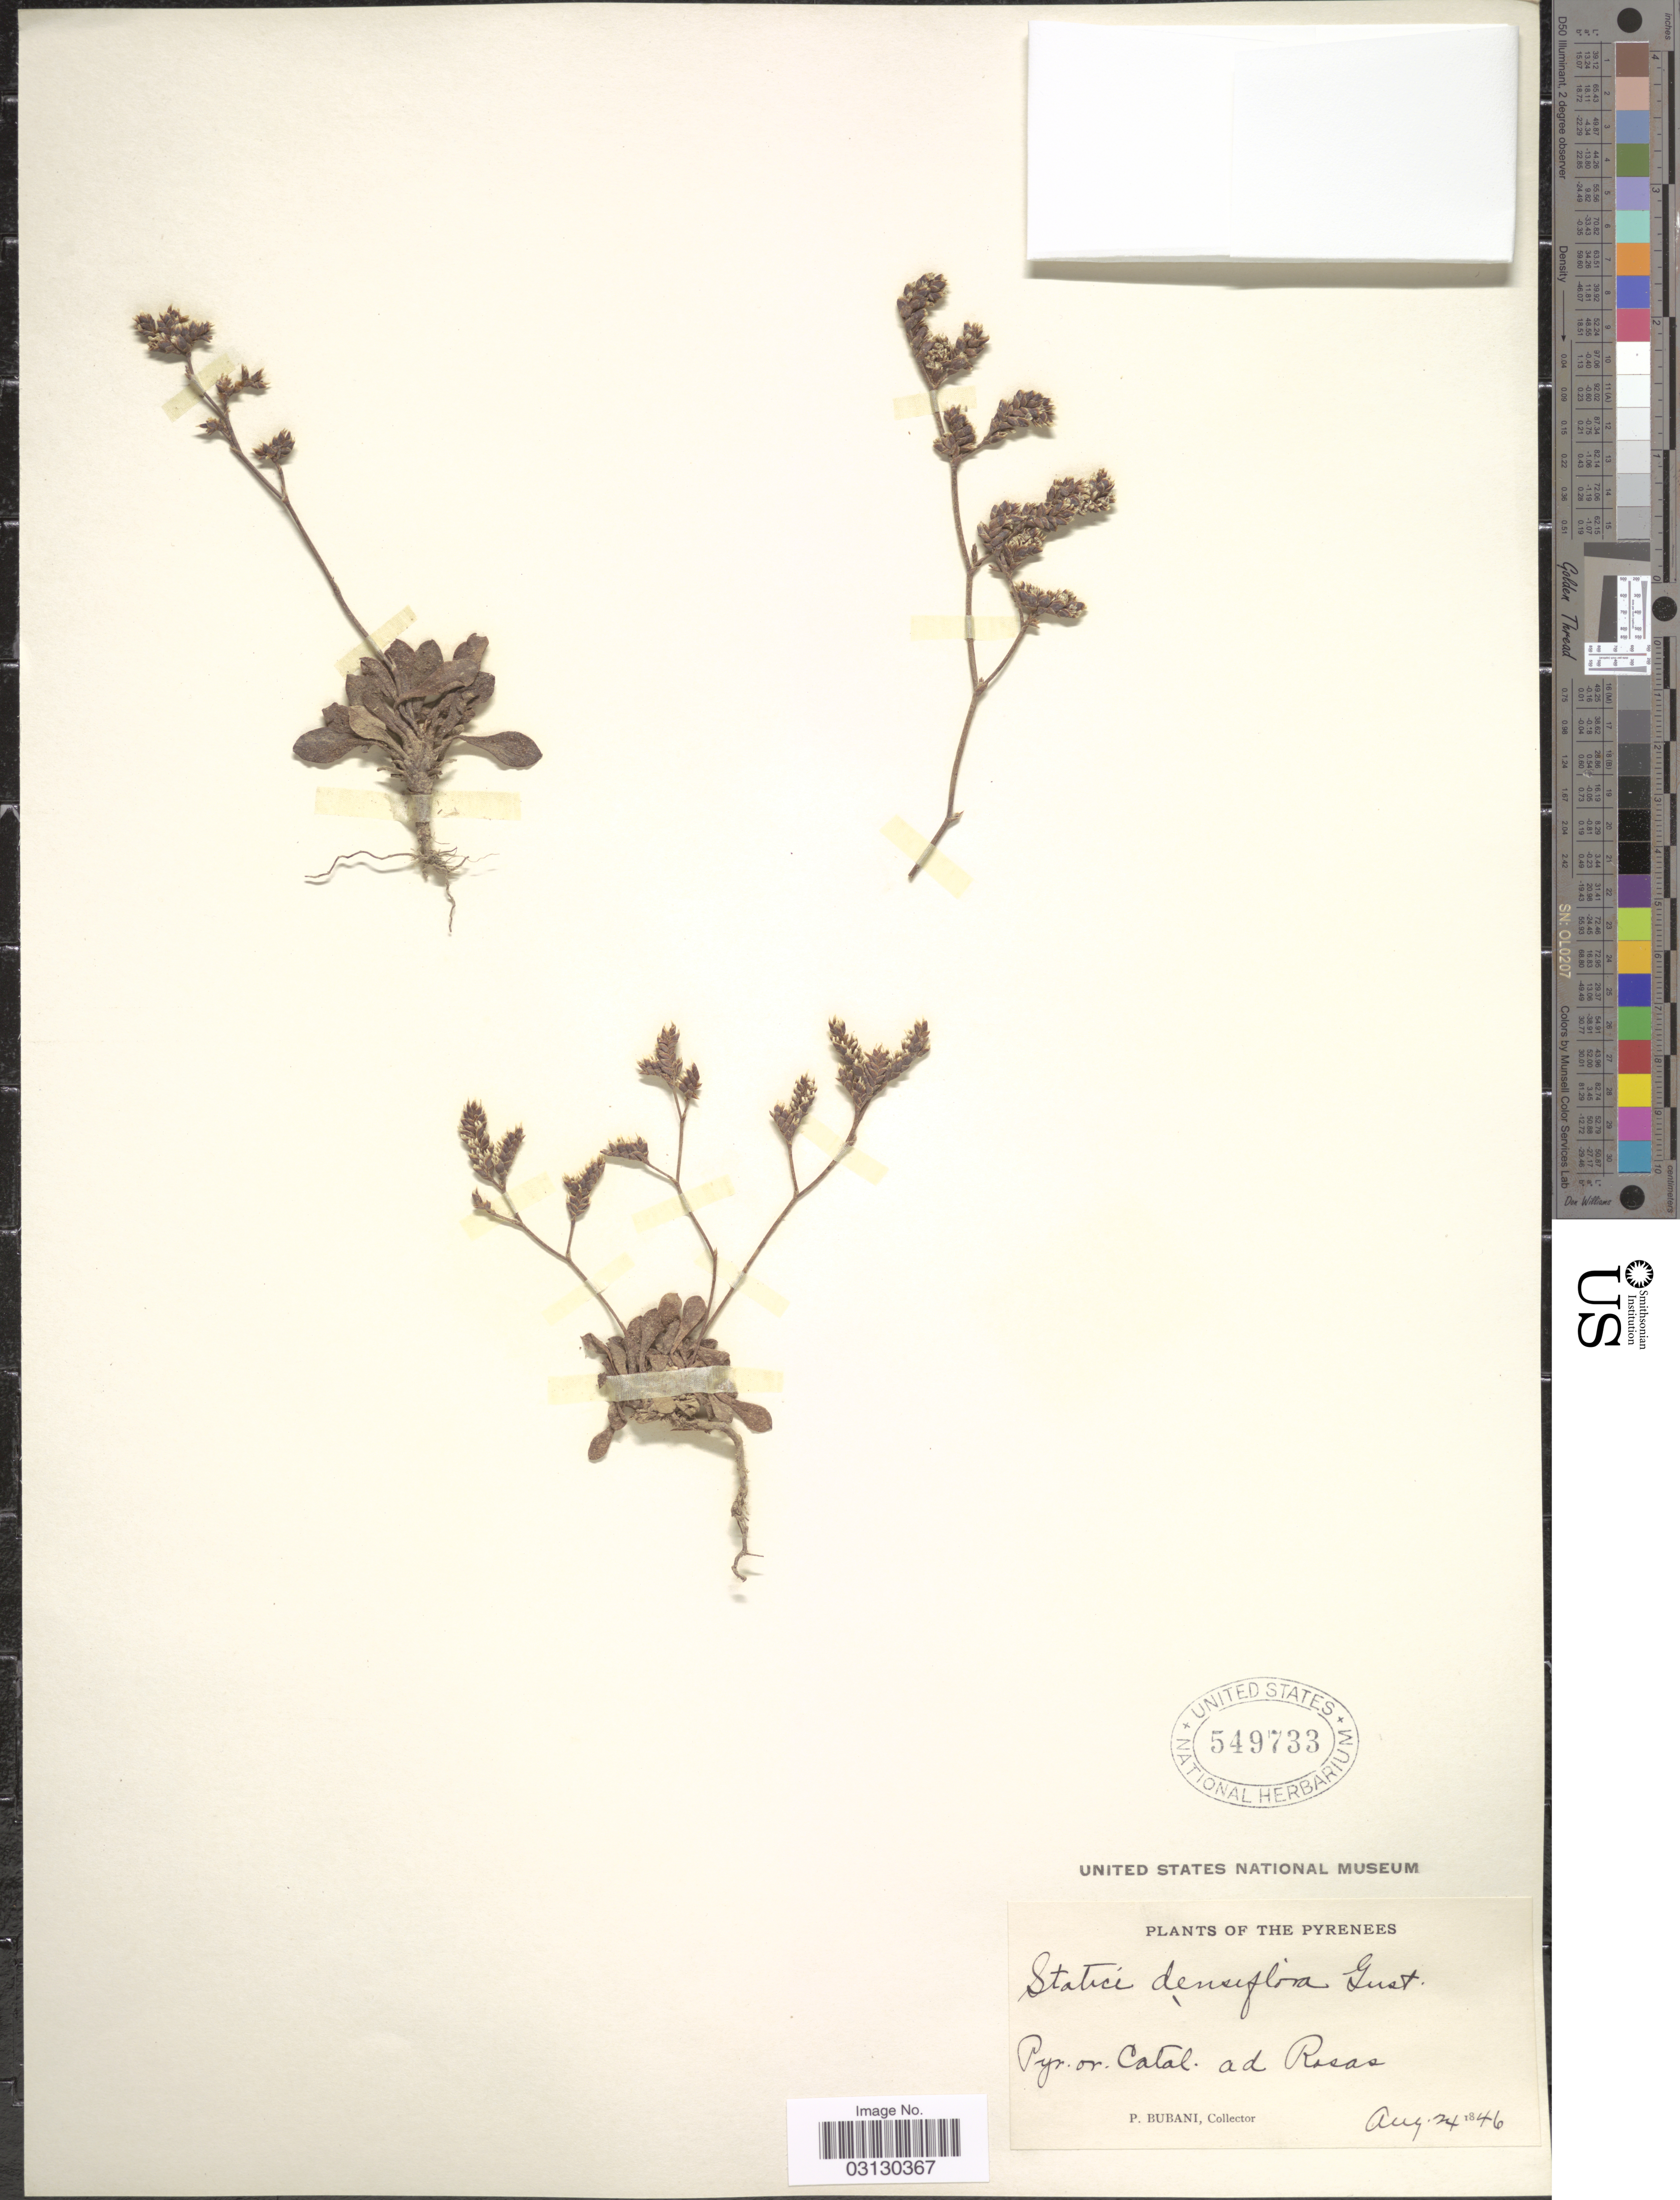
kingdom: Plantae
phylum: Tracheophyta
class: Magnoliopsida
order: Caryophyllales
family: Plumbaginaceae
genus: Limonium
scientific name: Limonium densiflorum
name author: (Gussone) Kuntze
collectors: P. Bubani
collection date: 1846-08-24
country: Spain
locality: The Pyrenees, Pyr. or. Catal. ad Rosas.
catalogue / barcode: US 549733